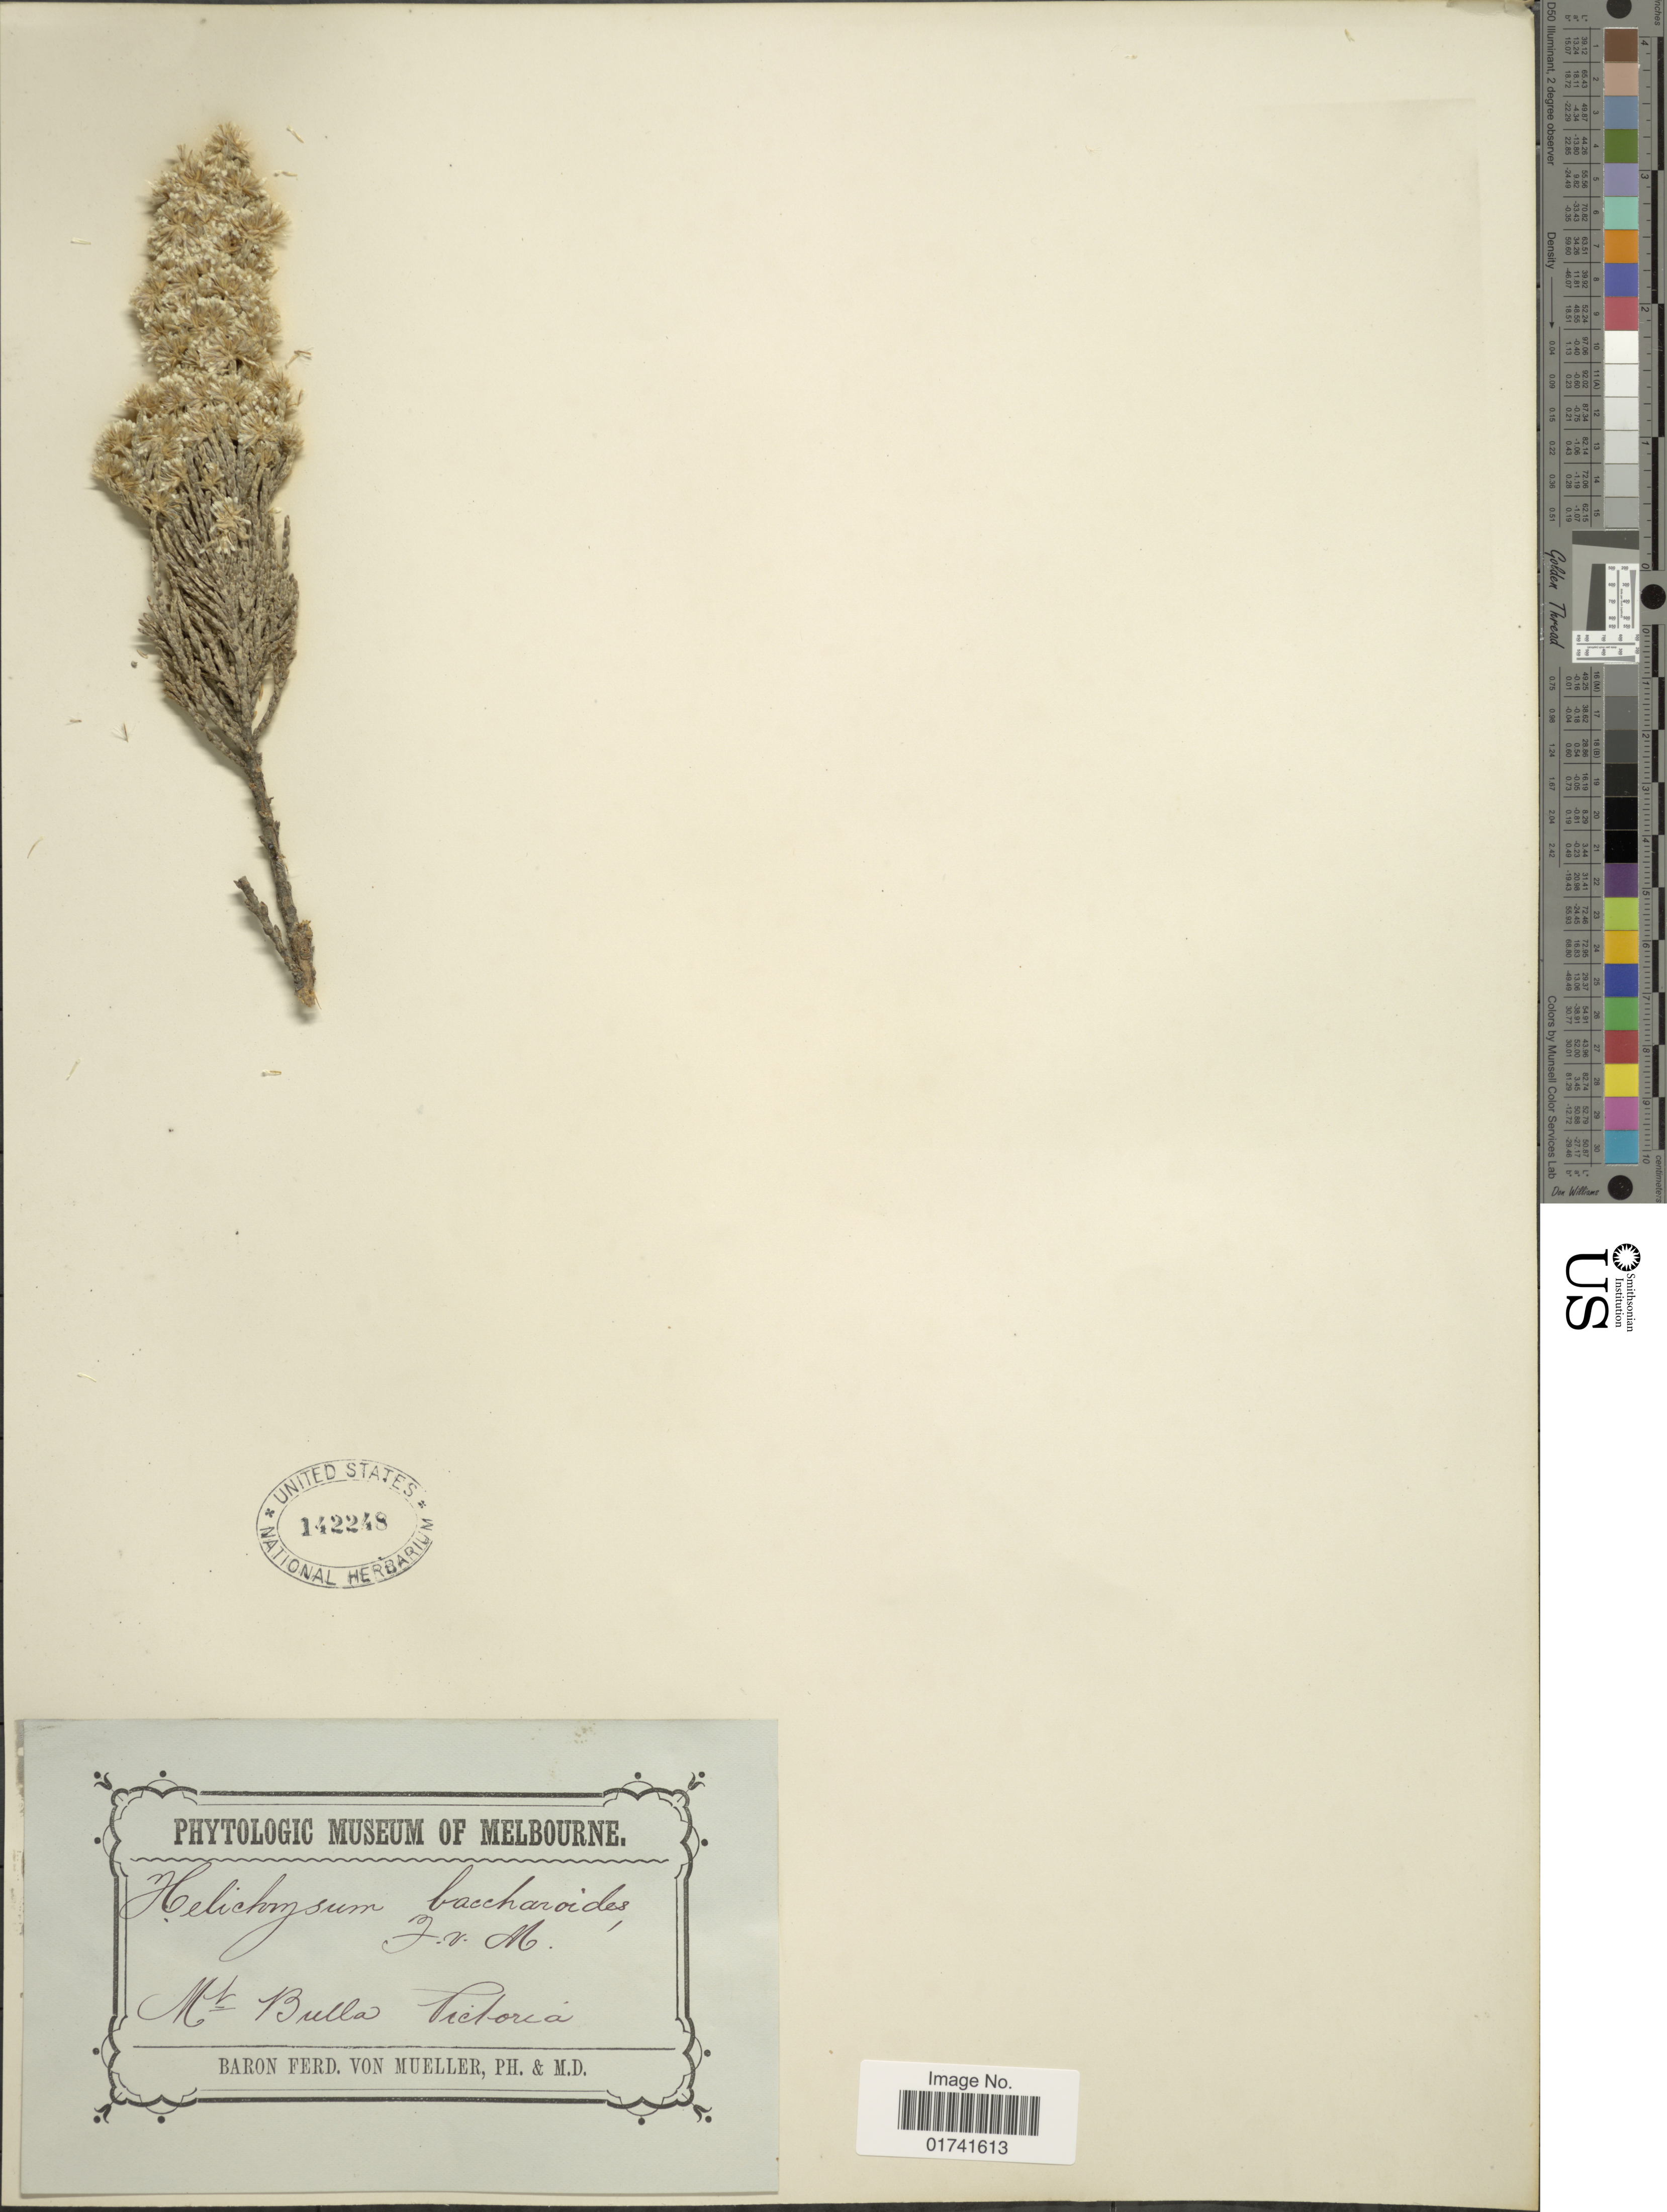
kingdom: Plantae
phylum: Tracheophyta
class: Magnoliopsida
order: Asterales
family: Asteraceae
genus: Ozothamnus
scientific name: Ozothamnus hookeri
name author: Sond.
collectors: B. von Mueller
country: Australia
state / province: Victoria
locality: Mt. Bulla Victoria.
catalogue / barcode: US 142248